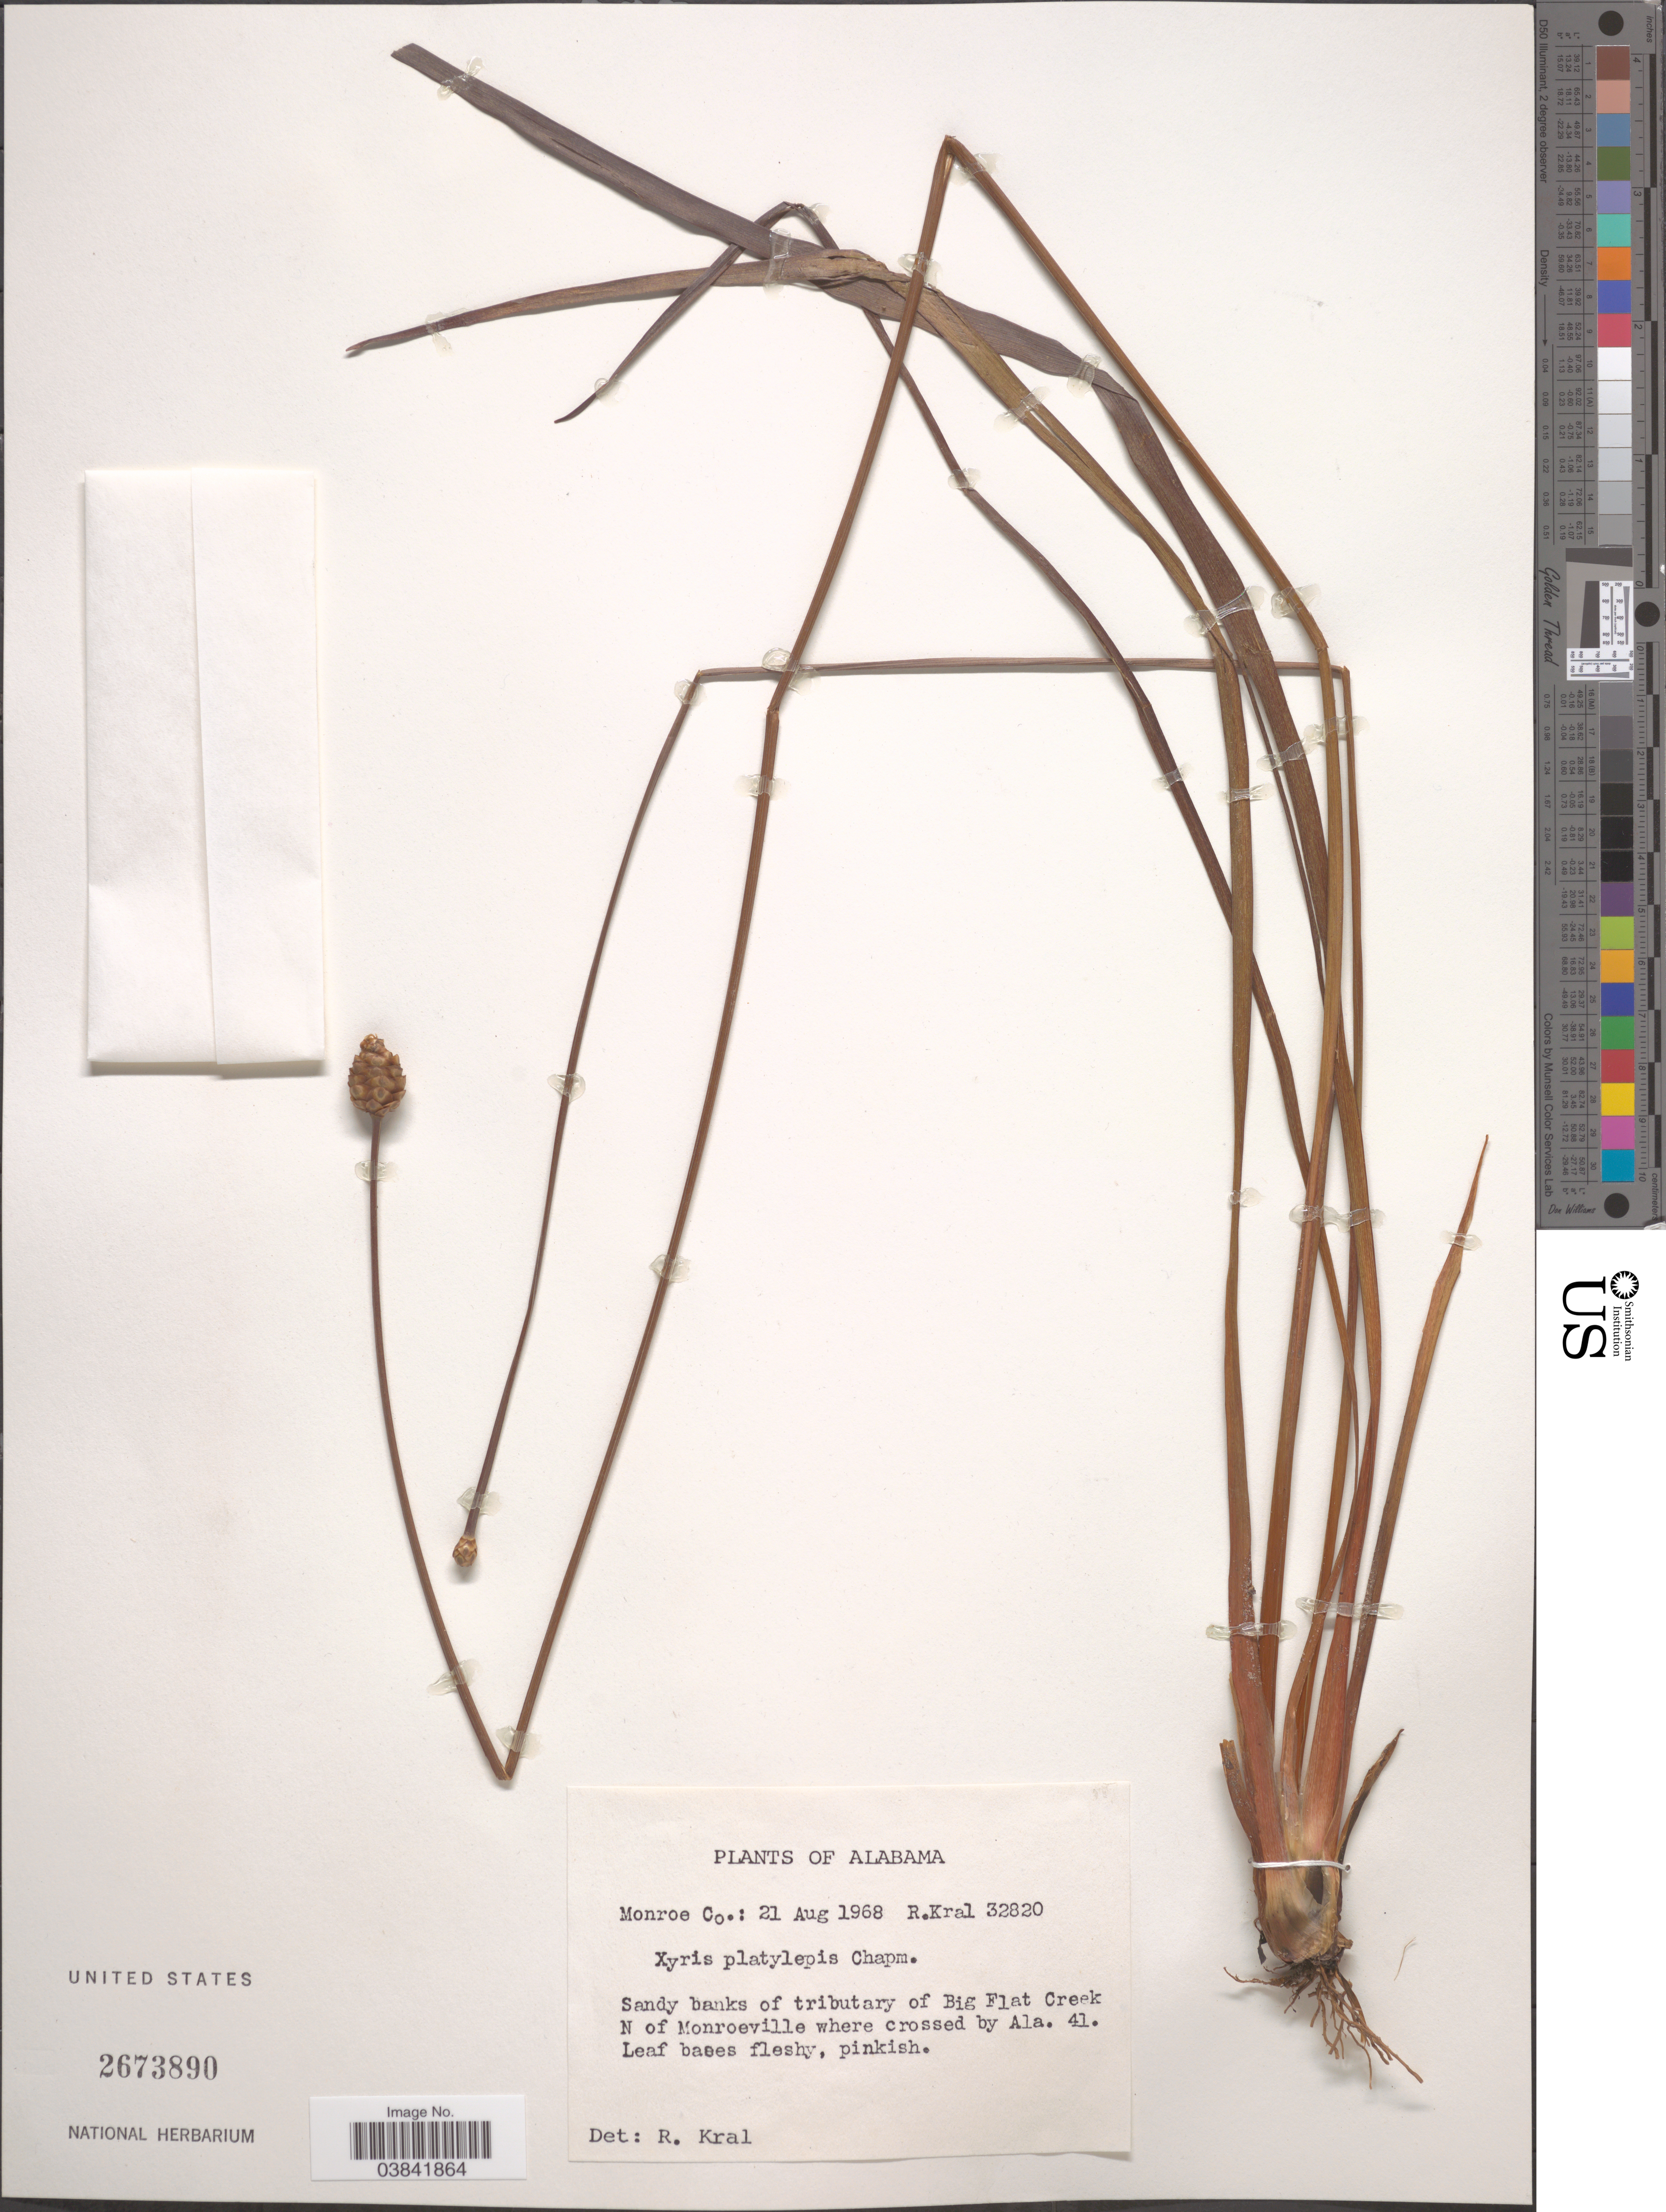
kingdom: Plantae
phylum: Tracheophyta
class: Liliopsida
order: Poales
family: Xyridaceae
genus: Xyris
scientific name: Xyris platylepis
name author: Chapm.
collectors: R. Kral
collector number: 32820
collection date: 1968-08-21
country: United States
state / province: Alabama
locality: Monroe Co.: Sandy banks of tributary of Big Flat Creek N of Monroeville where crossed by Ala. 4I.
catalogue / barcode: US 2673890